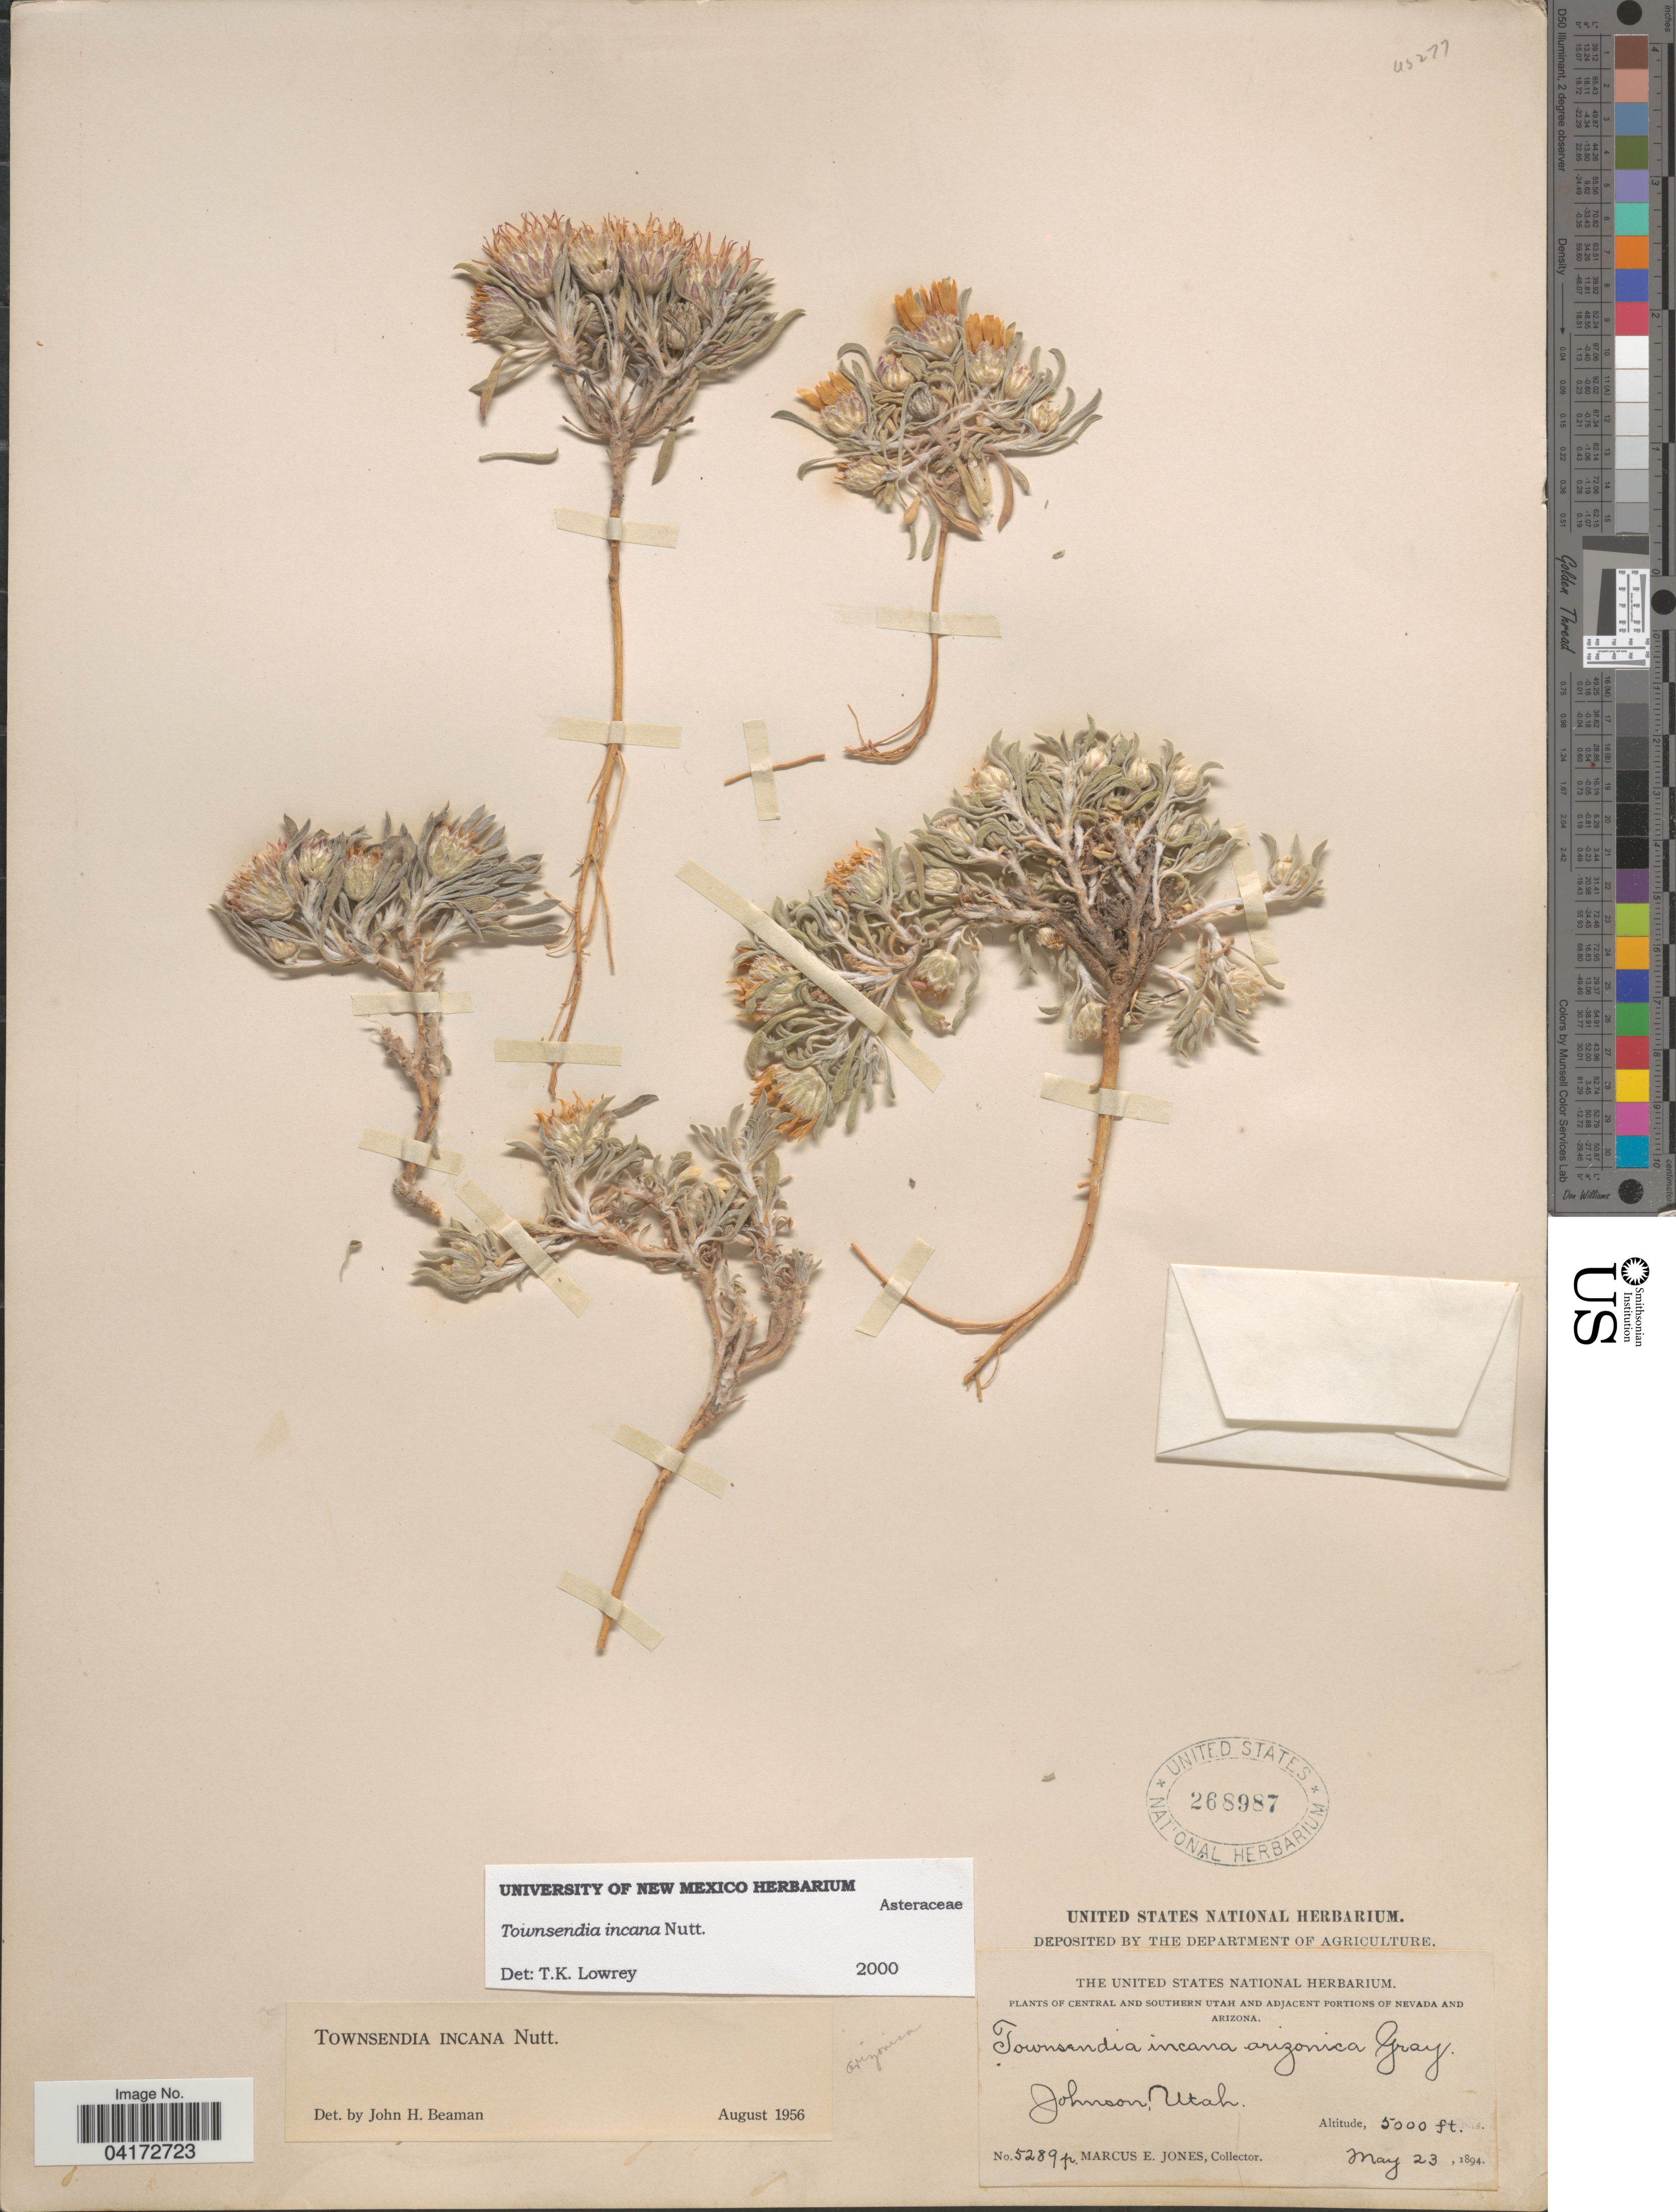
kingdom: Plantae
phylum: Tracheophyta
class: Magnoliopsida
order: Asterales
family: Asteraceae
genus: Townsendia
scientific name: Townsendia incana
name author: Nutt.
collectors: M. E. Jones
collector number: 5289p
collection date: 1894-05-23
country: United States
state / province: Utah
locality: Central and Southern Utah. Johnson.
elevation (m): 1524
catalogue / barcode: US 268987